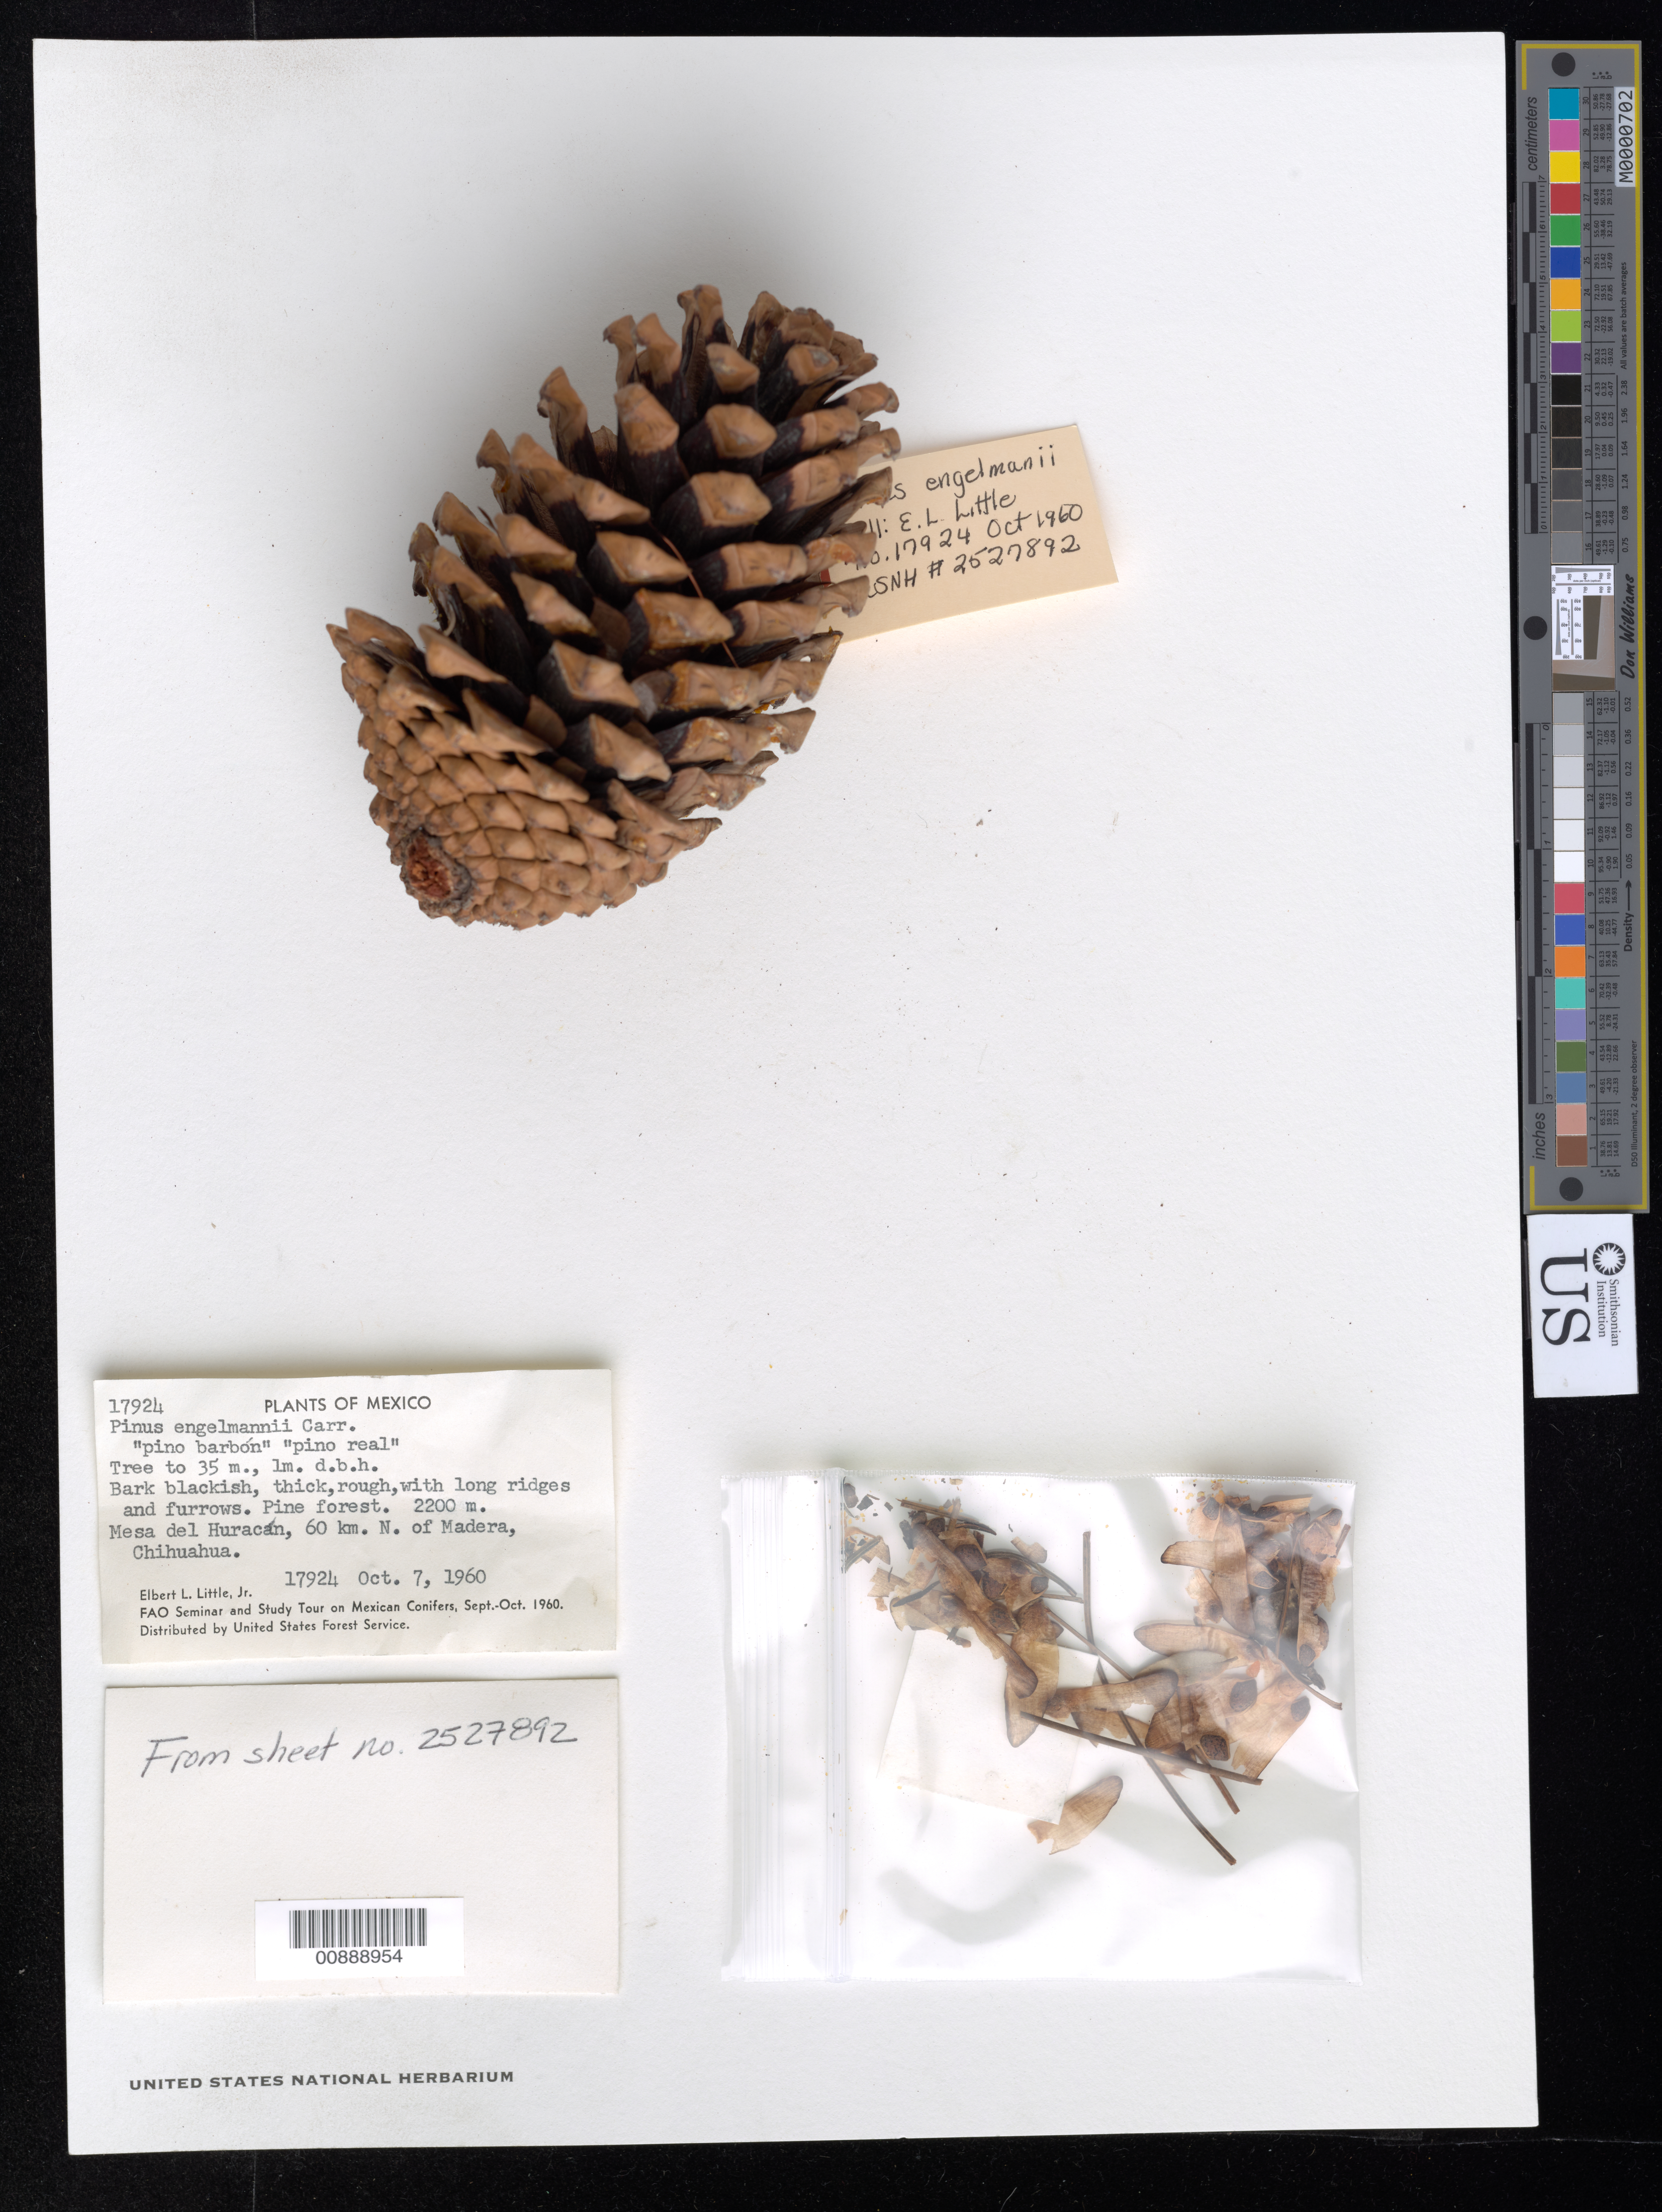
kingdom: Plantae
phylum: Tracheophyta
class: Pinopsida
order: Pinales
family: Pinaceae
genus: Pinus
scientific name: Pinus engelmannii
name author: Carrière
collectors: E. L. Little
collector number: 17924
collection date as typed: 07 Oct 1960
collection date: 1960-10-07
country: Mexico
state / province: Chihuahua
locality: Mesa del Huracán, 60 km. N of Madera, Chihuahua.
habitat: Pine forest.